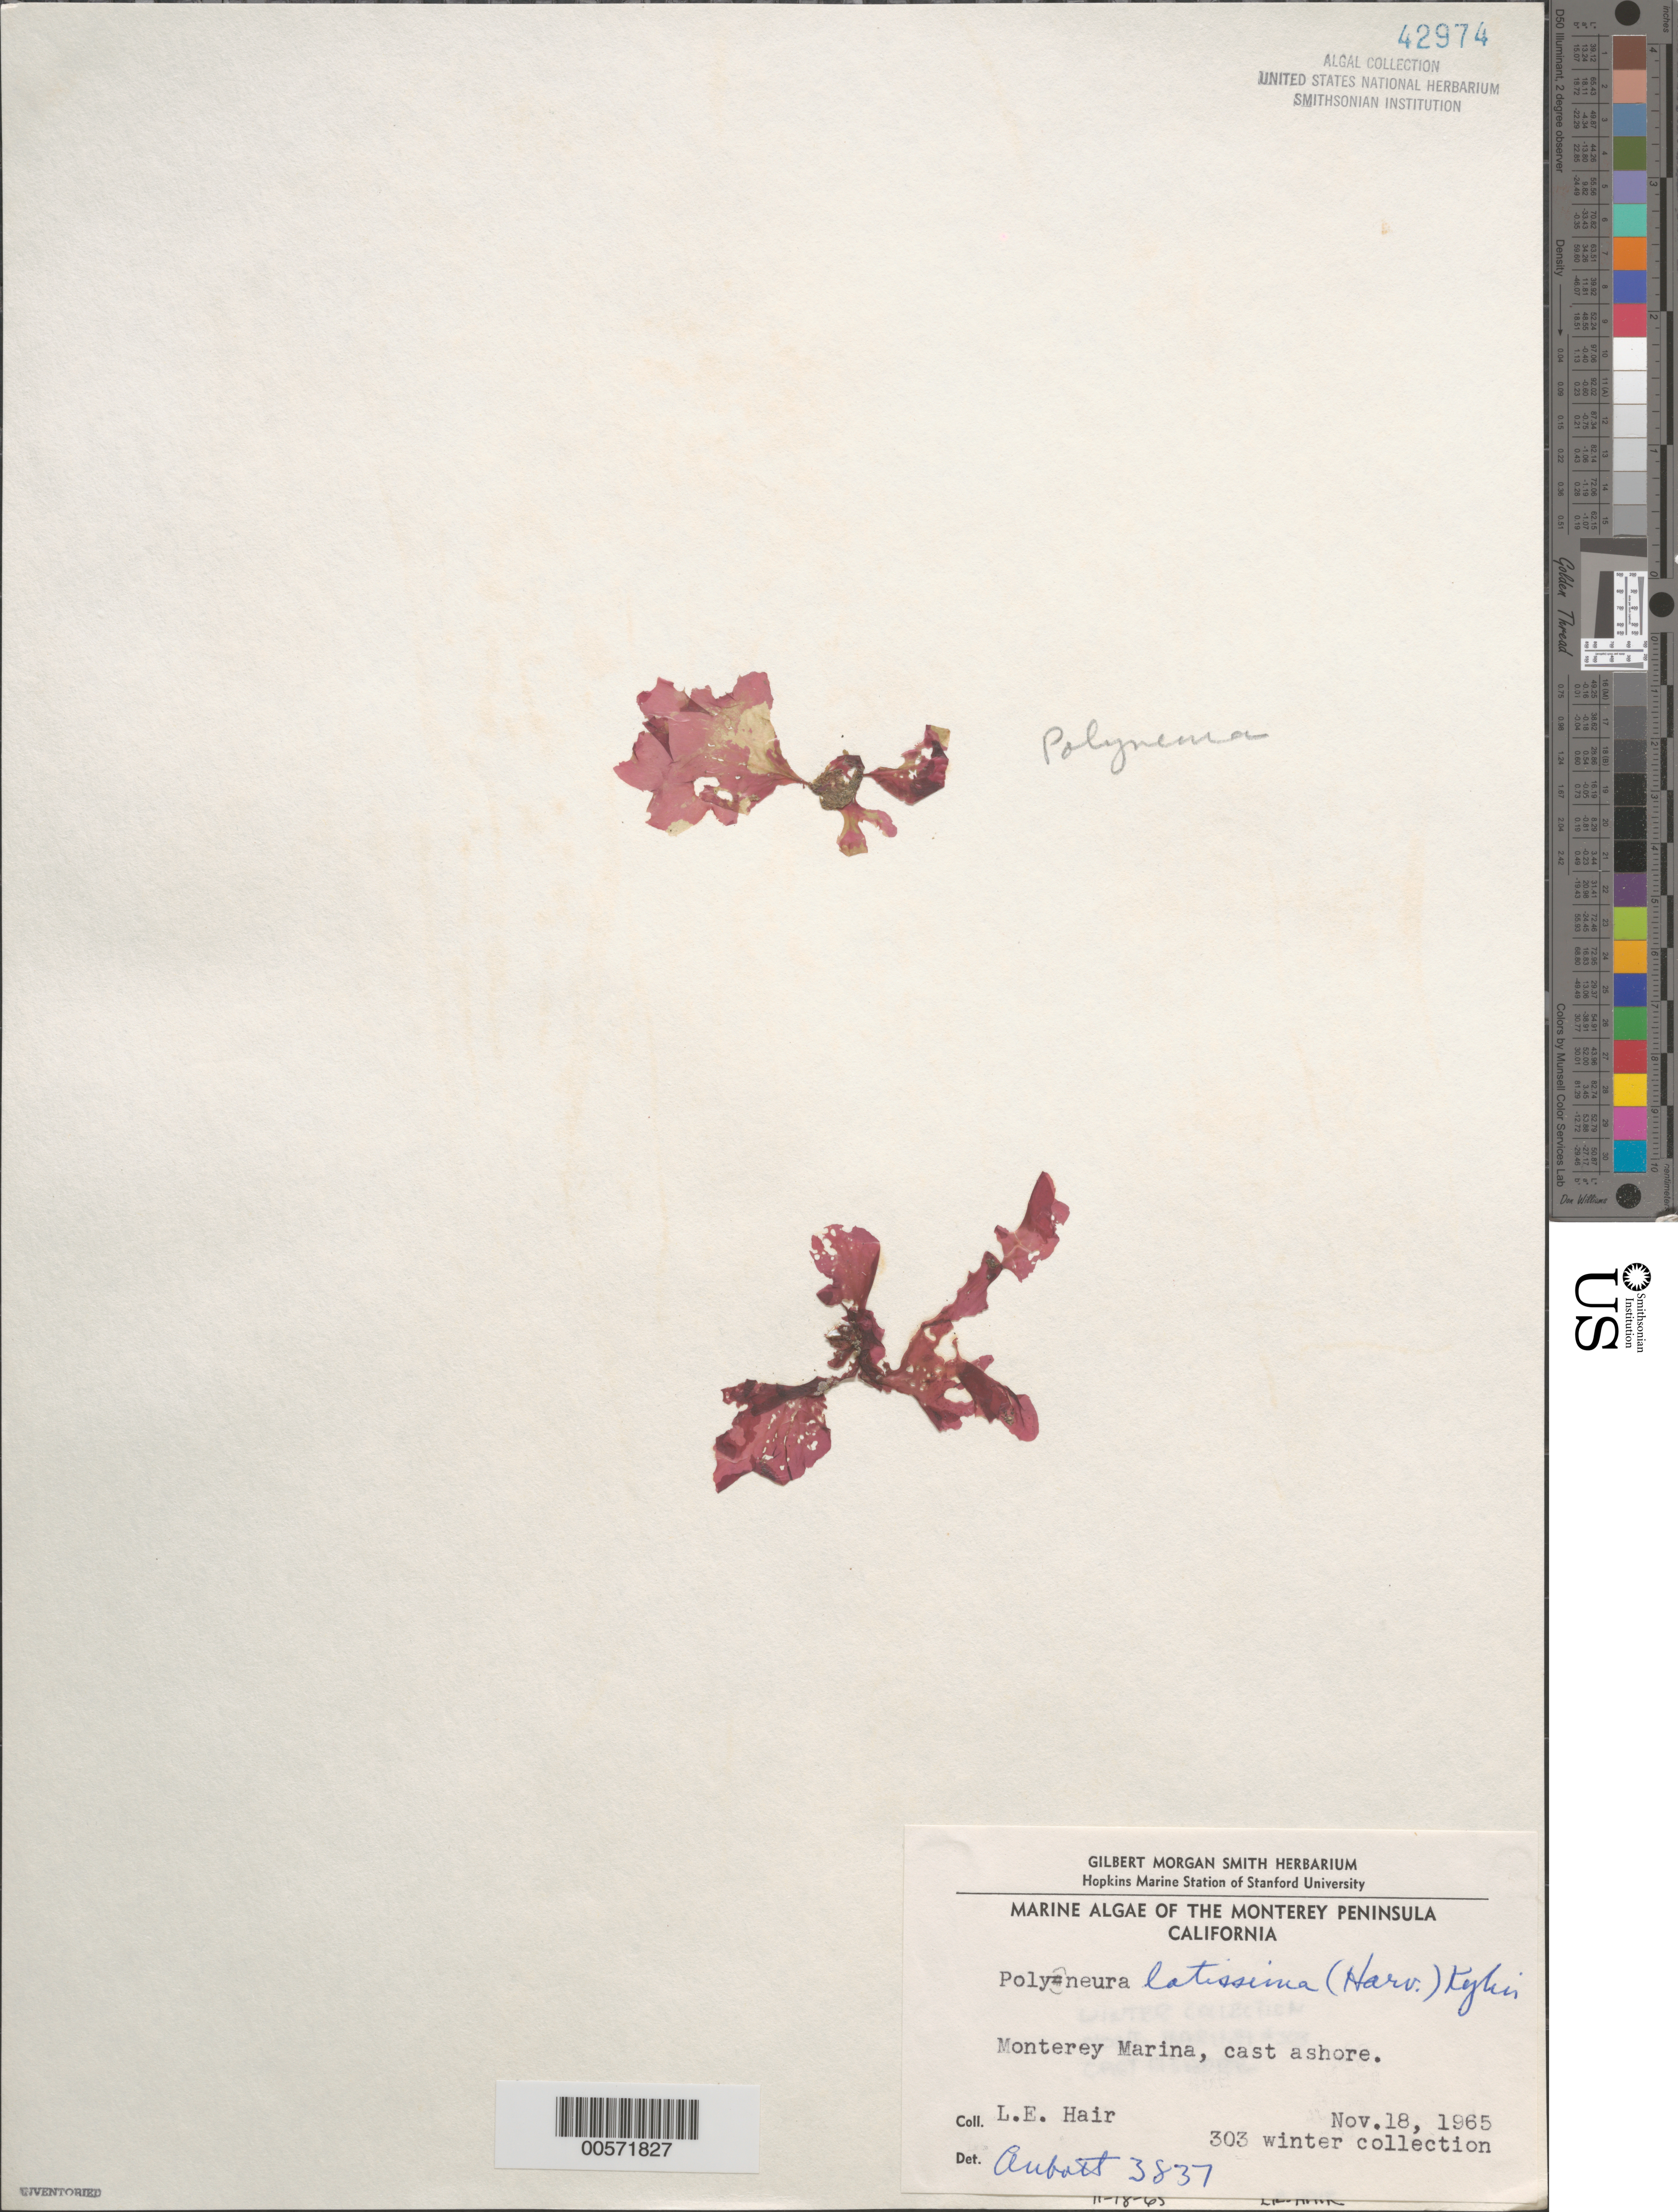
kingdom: Plantae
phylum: Rhodophyta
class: Florideophyceae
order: Ceramiales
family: Delesseriaceae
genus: Polyneura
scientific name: Polyneura latissima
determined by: Abbott, Isabella A.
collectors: L. Hair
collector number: LEH 303 & IAA 3837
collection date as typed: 18 Nov 1965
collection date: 1965-11-18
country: United States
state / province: California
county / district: Monterey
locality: Monterey Marina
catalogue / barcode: US 42974